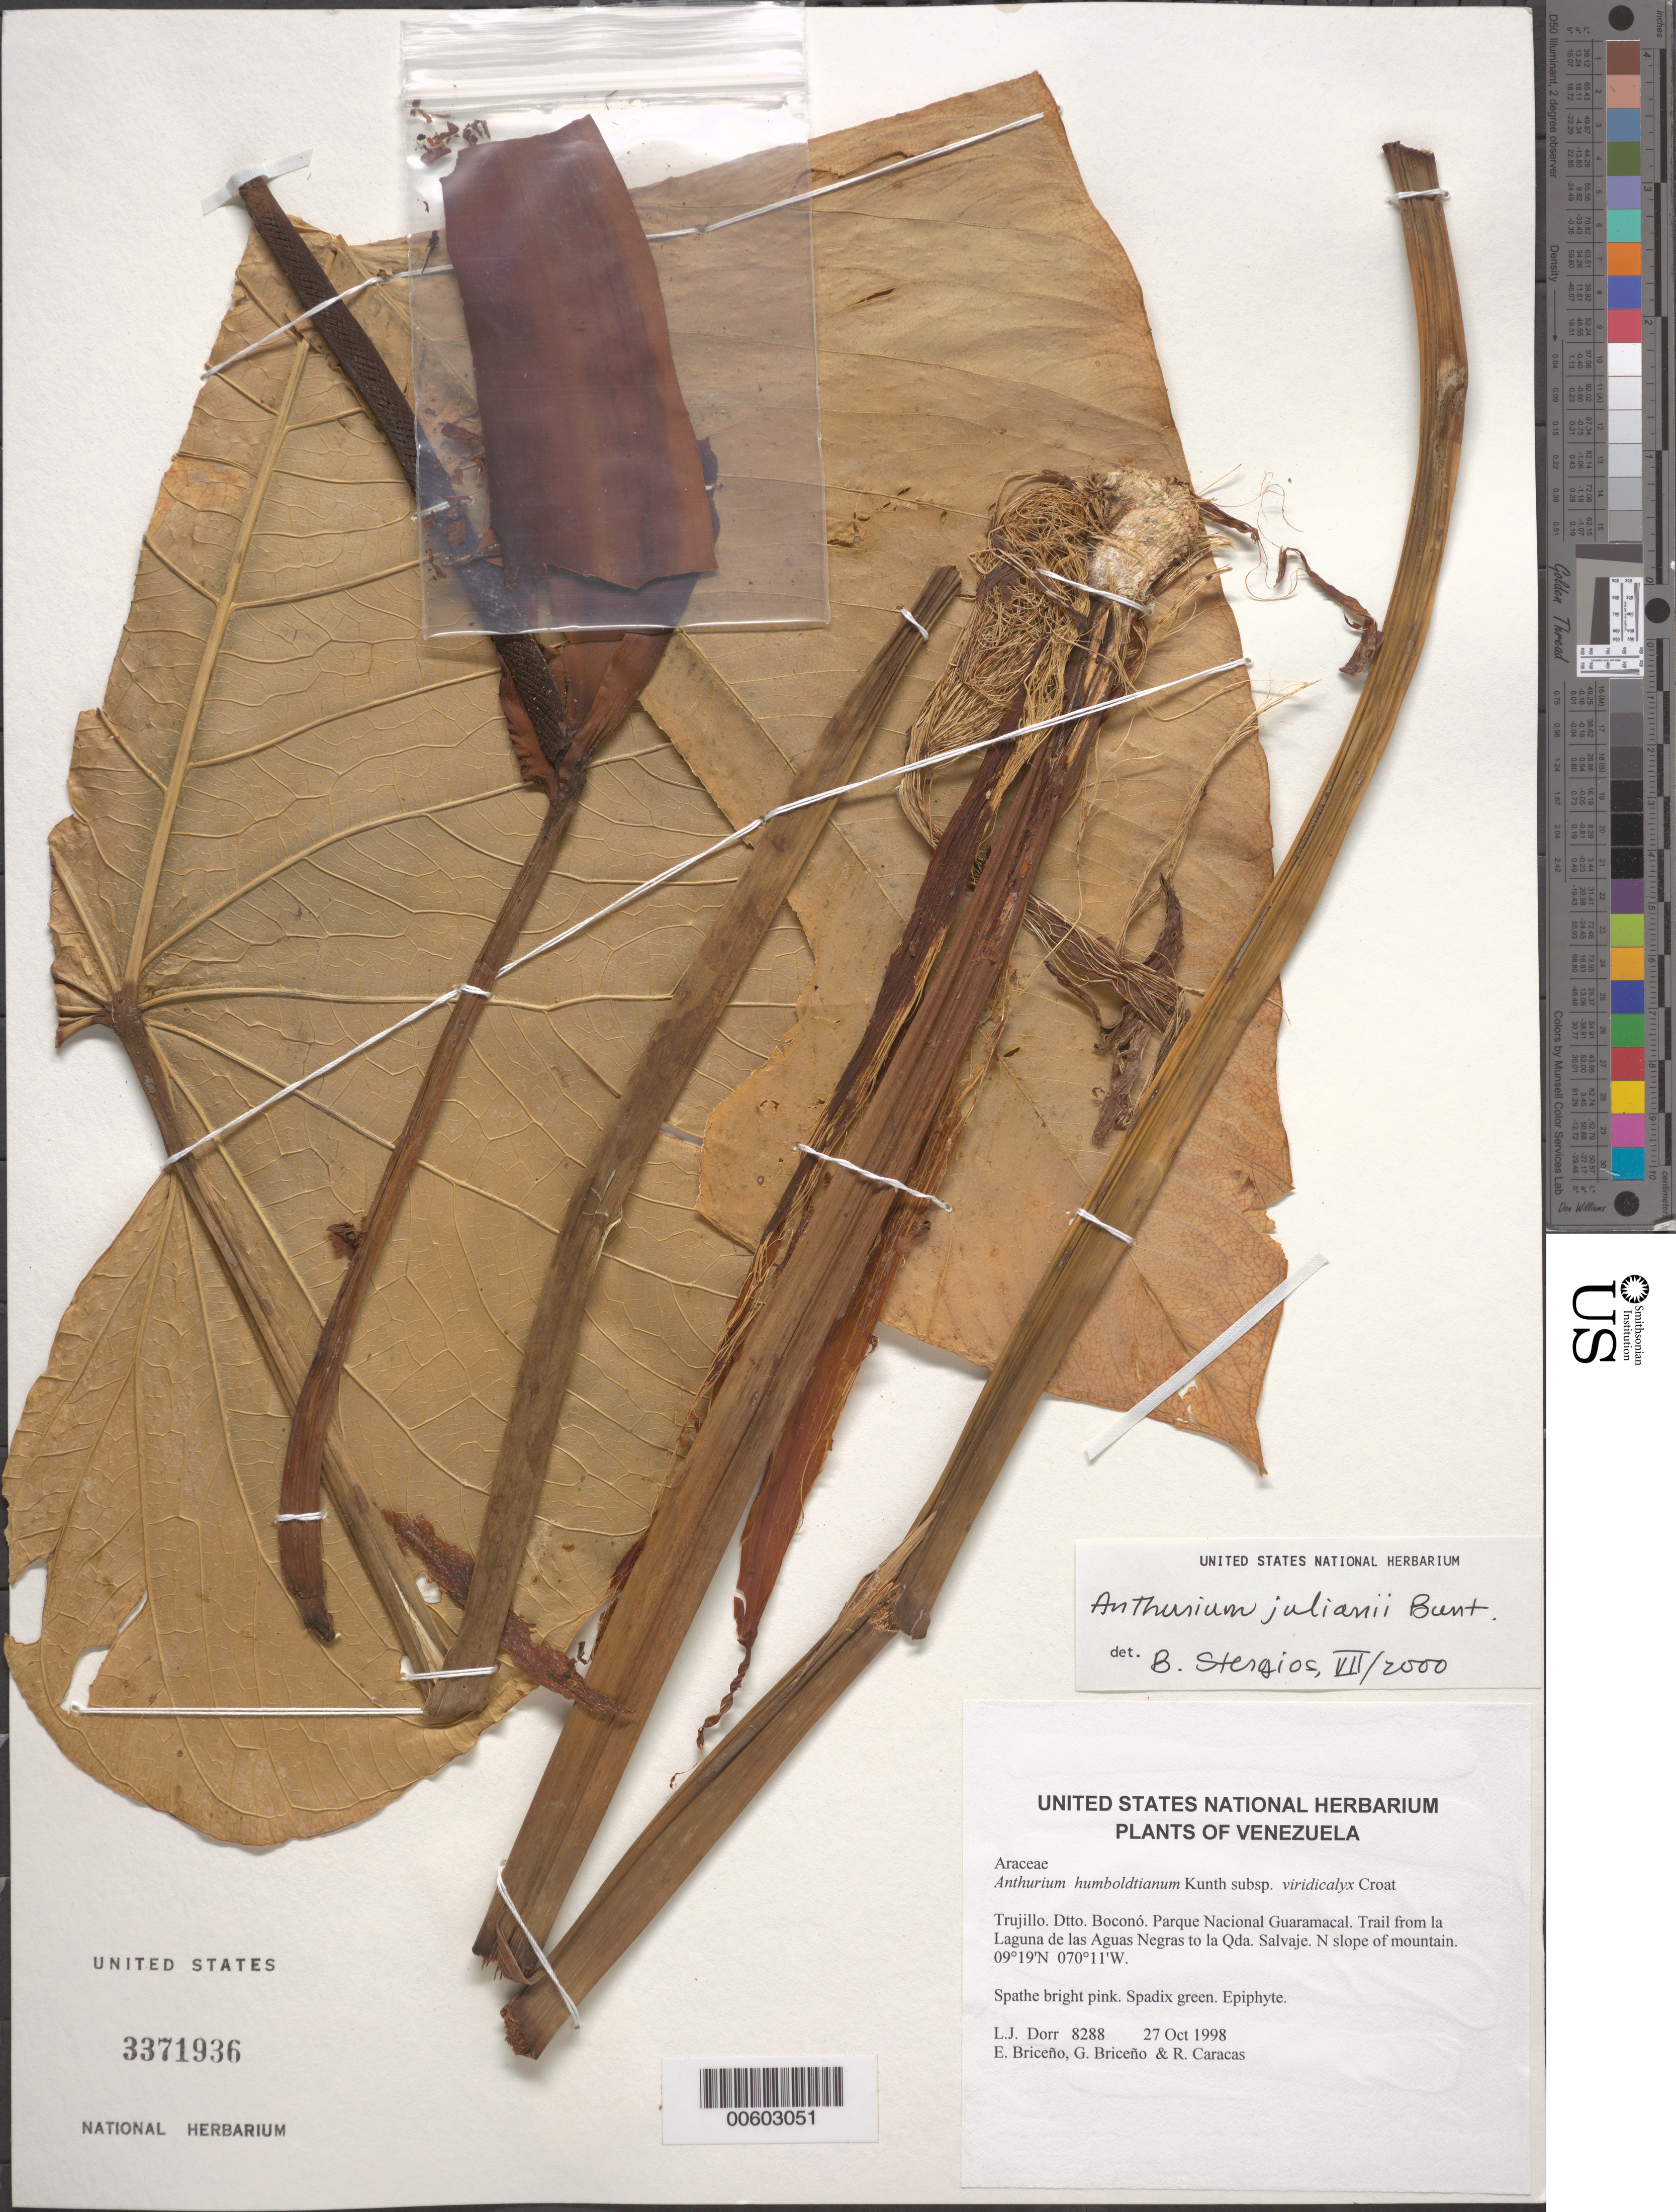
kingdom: Plantae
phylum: Tracheophyta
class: Liliopsida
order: Alismatales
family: Araceae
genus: Anthurium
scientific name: Anthurium julianii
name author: G.S. Bunting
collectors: L. J. Dorr, E. Briceño, G. Briceño & R. Caracas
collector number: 8288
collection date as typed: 27 Oct 1998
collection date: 1998-10-27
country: Venezuela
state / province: Trujillo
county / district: Boconó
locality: Parque Nacional Guaramacal. Trail from la Laguna de las Aguas Negras to la Qda. Salvaje. N slope of mountain.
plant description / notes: PORT, US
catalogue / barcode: US 3371936